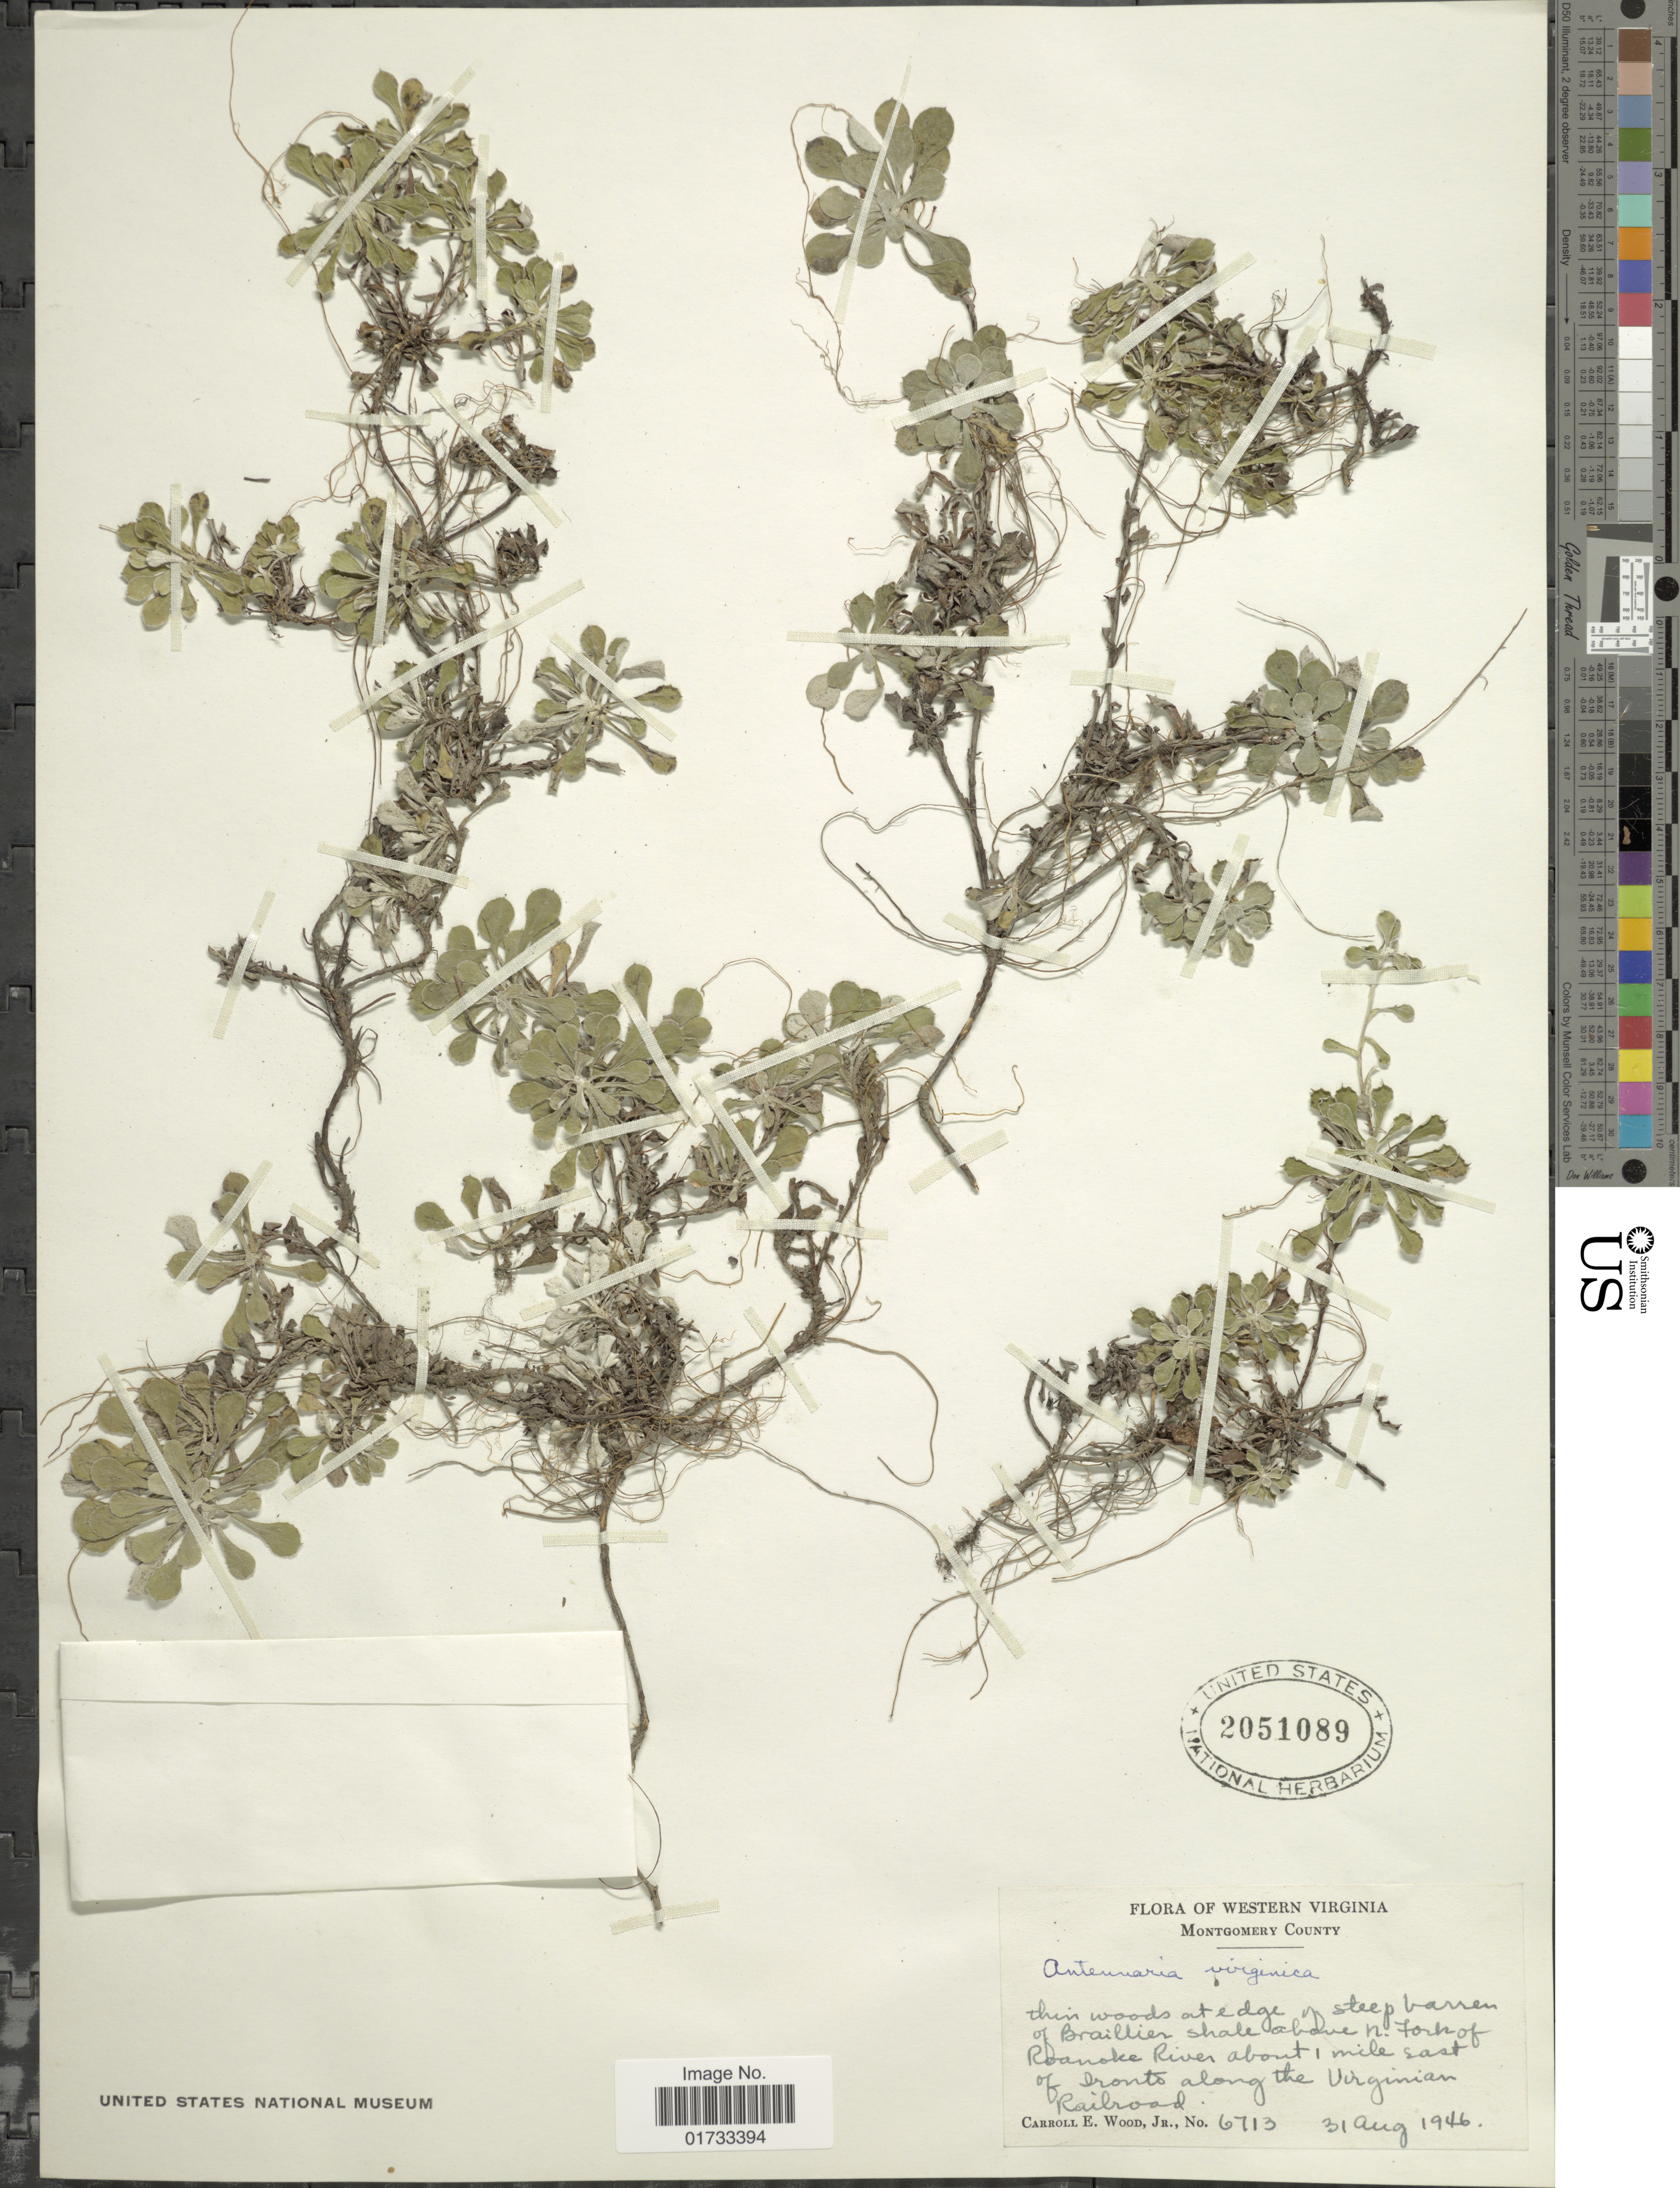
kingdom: Plantae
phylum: Tracheophyta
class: Magnoliopsida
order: Asterales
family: Asteraceae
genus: Antennaria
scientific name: Antennaria virginica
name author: Stebbins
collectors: C. Wood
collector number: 6713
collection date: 1946-08-31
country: United States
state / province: West Virginia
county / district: Montgomery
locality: Montgomery County, thin woods at edge of steep barren of Braillier shale above N. Fork of Roanoke River, about 1 mile east of Ironto along the Virginian Railroad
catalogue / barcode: US 2051089